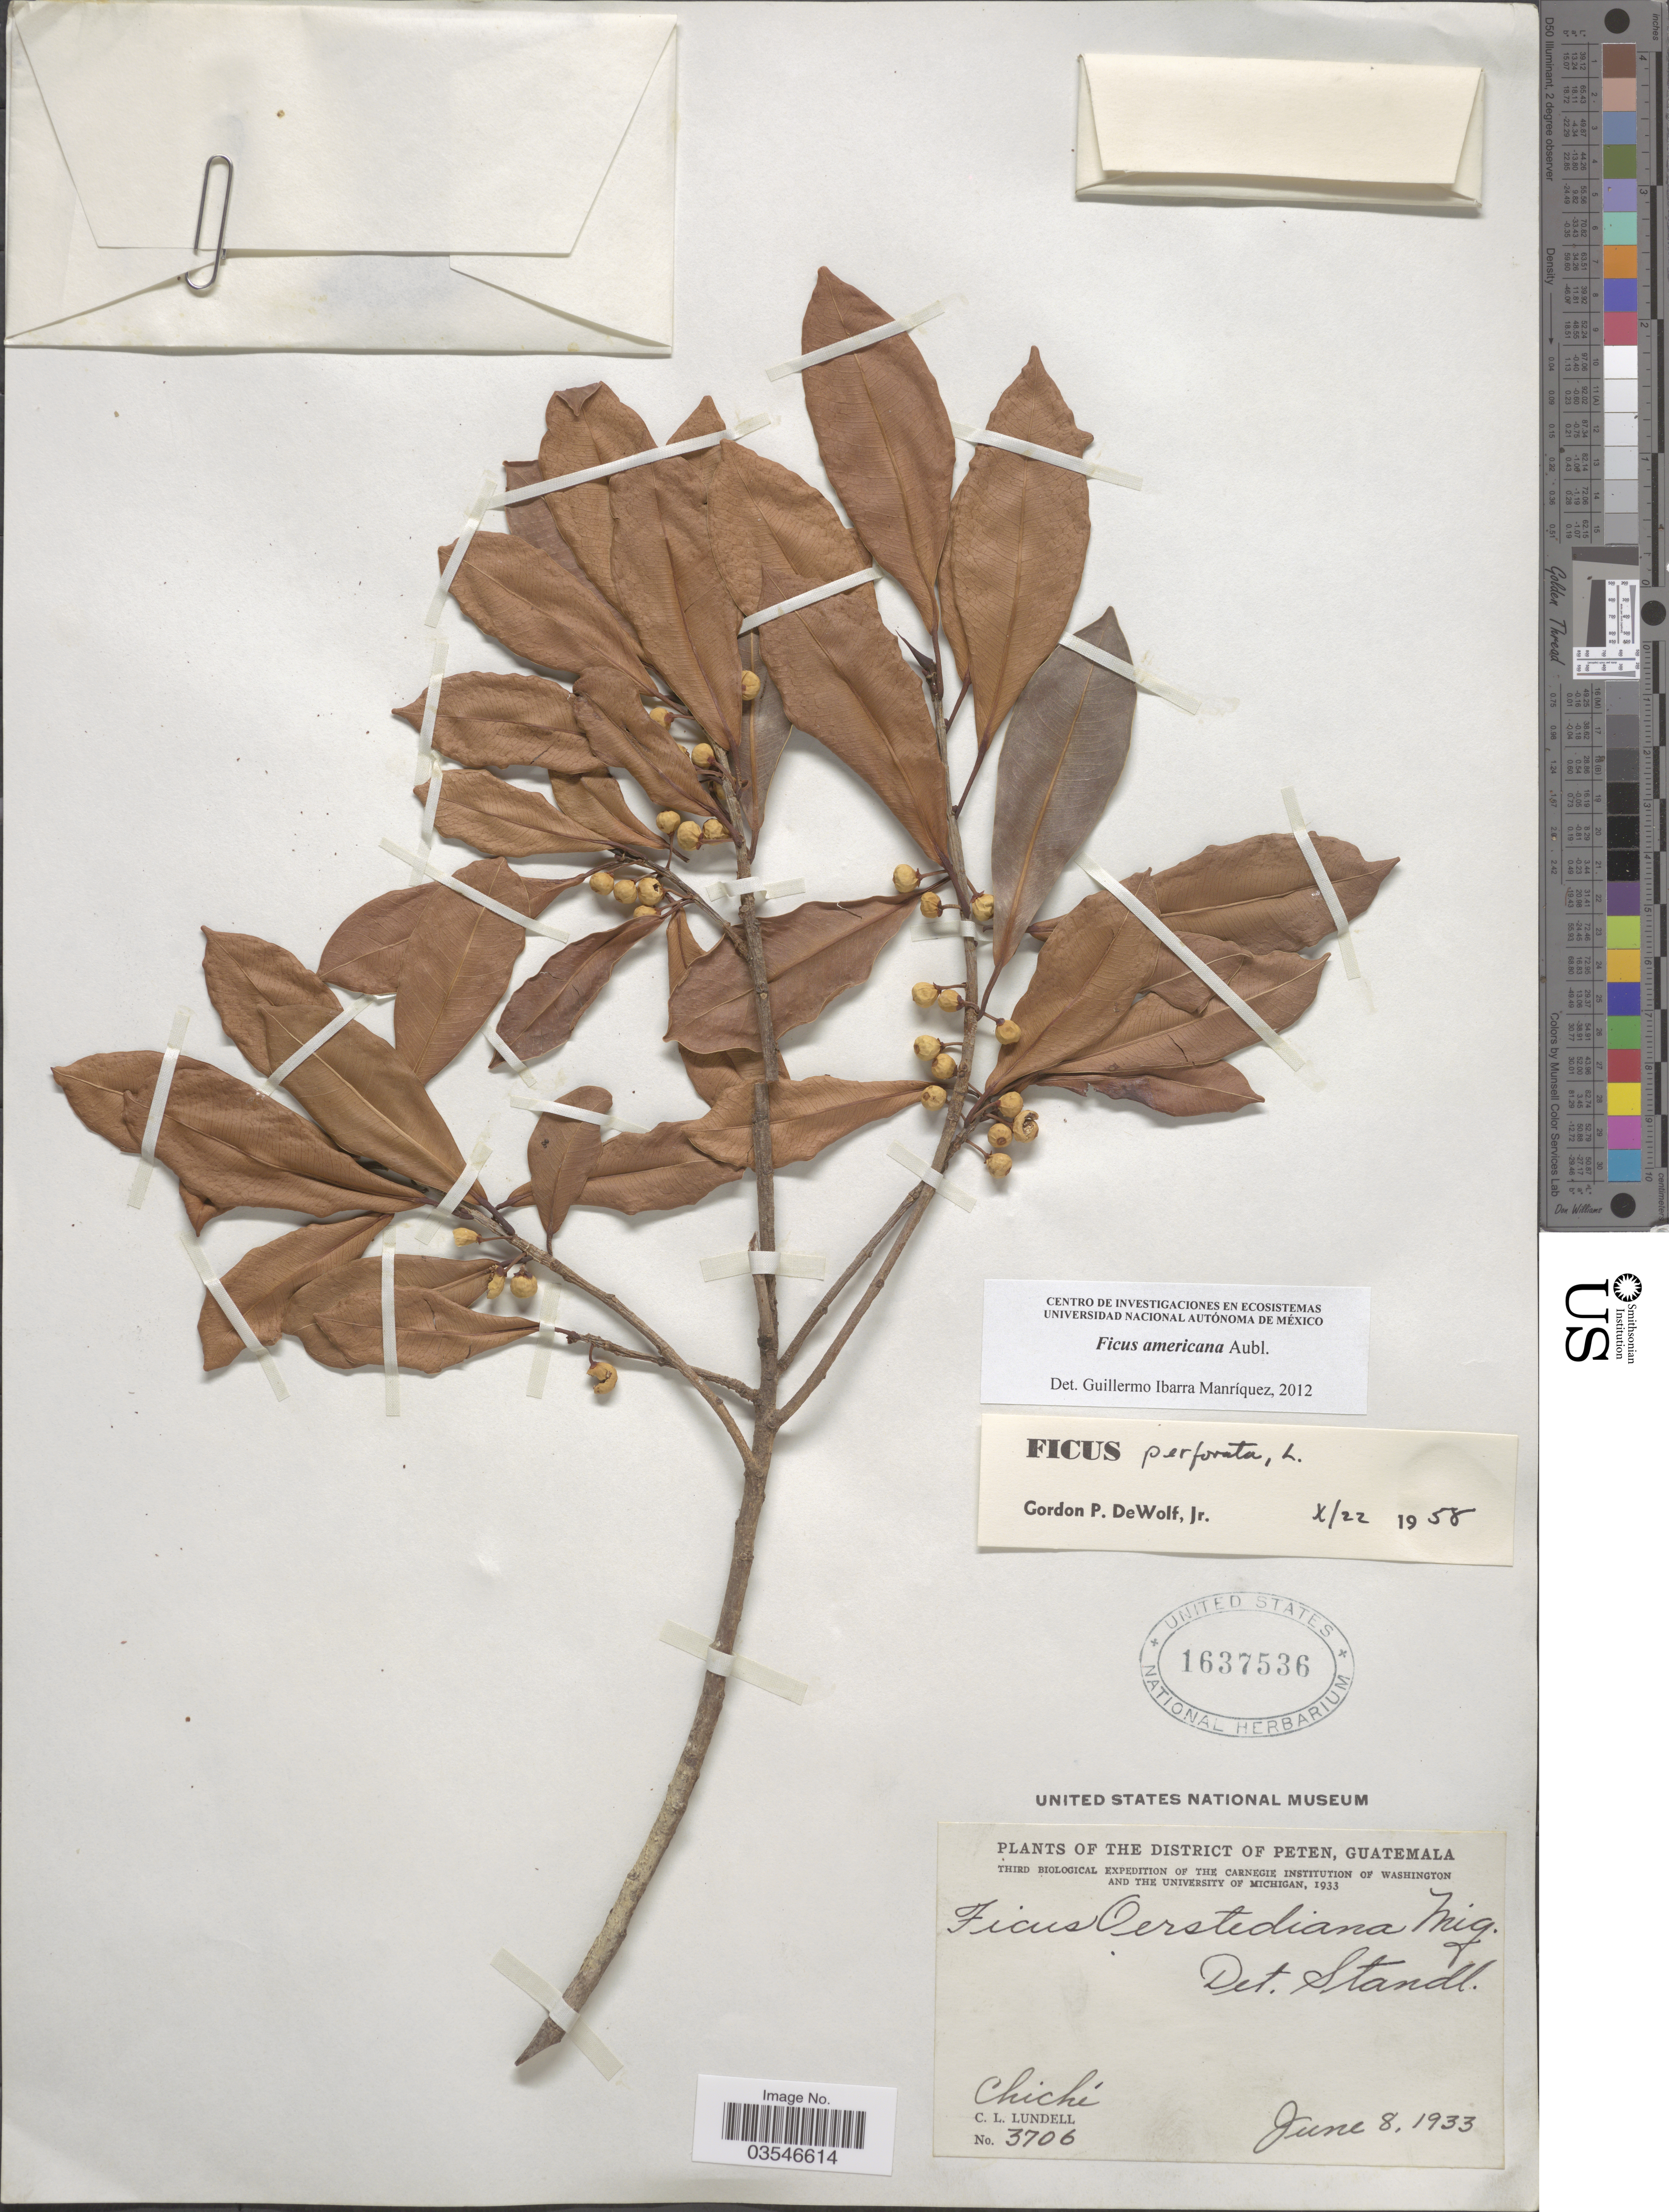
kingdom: Plantae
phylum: Tracheophyta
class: Magnoliopsida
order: Rosales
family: Moraceae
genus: Ficus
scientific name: Ficus americana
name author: Aubl.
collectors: C. L. Lundell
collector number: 3706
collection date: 1933-06-08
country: Guatemala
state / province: El Peten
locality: District of Peten. Chichí.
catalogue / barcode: US 1637536